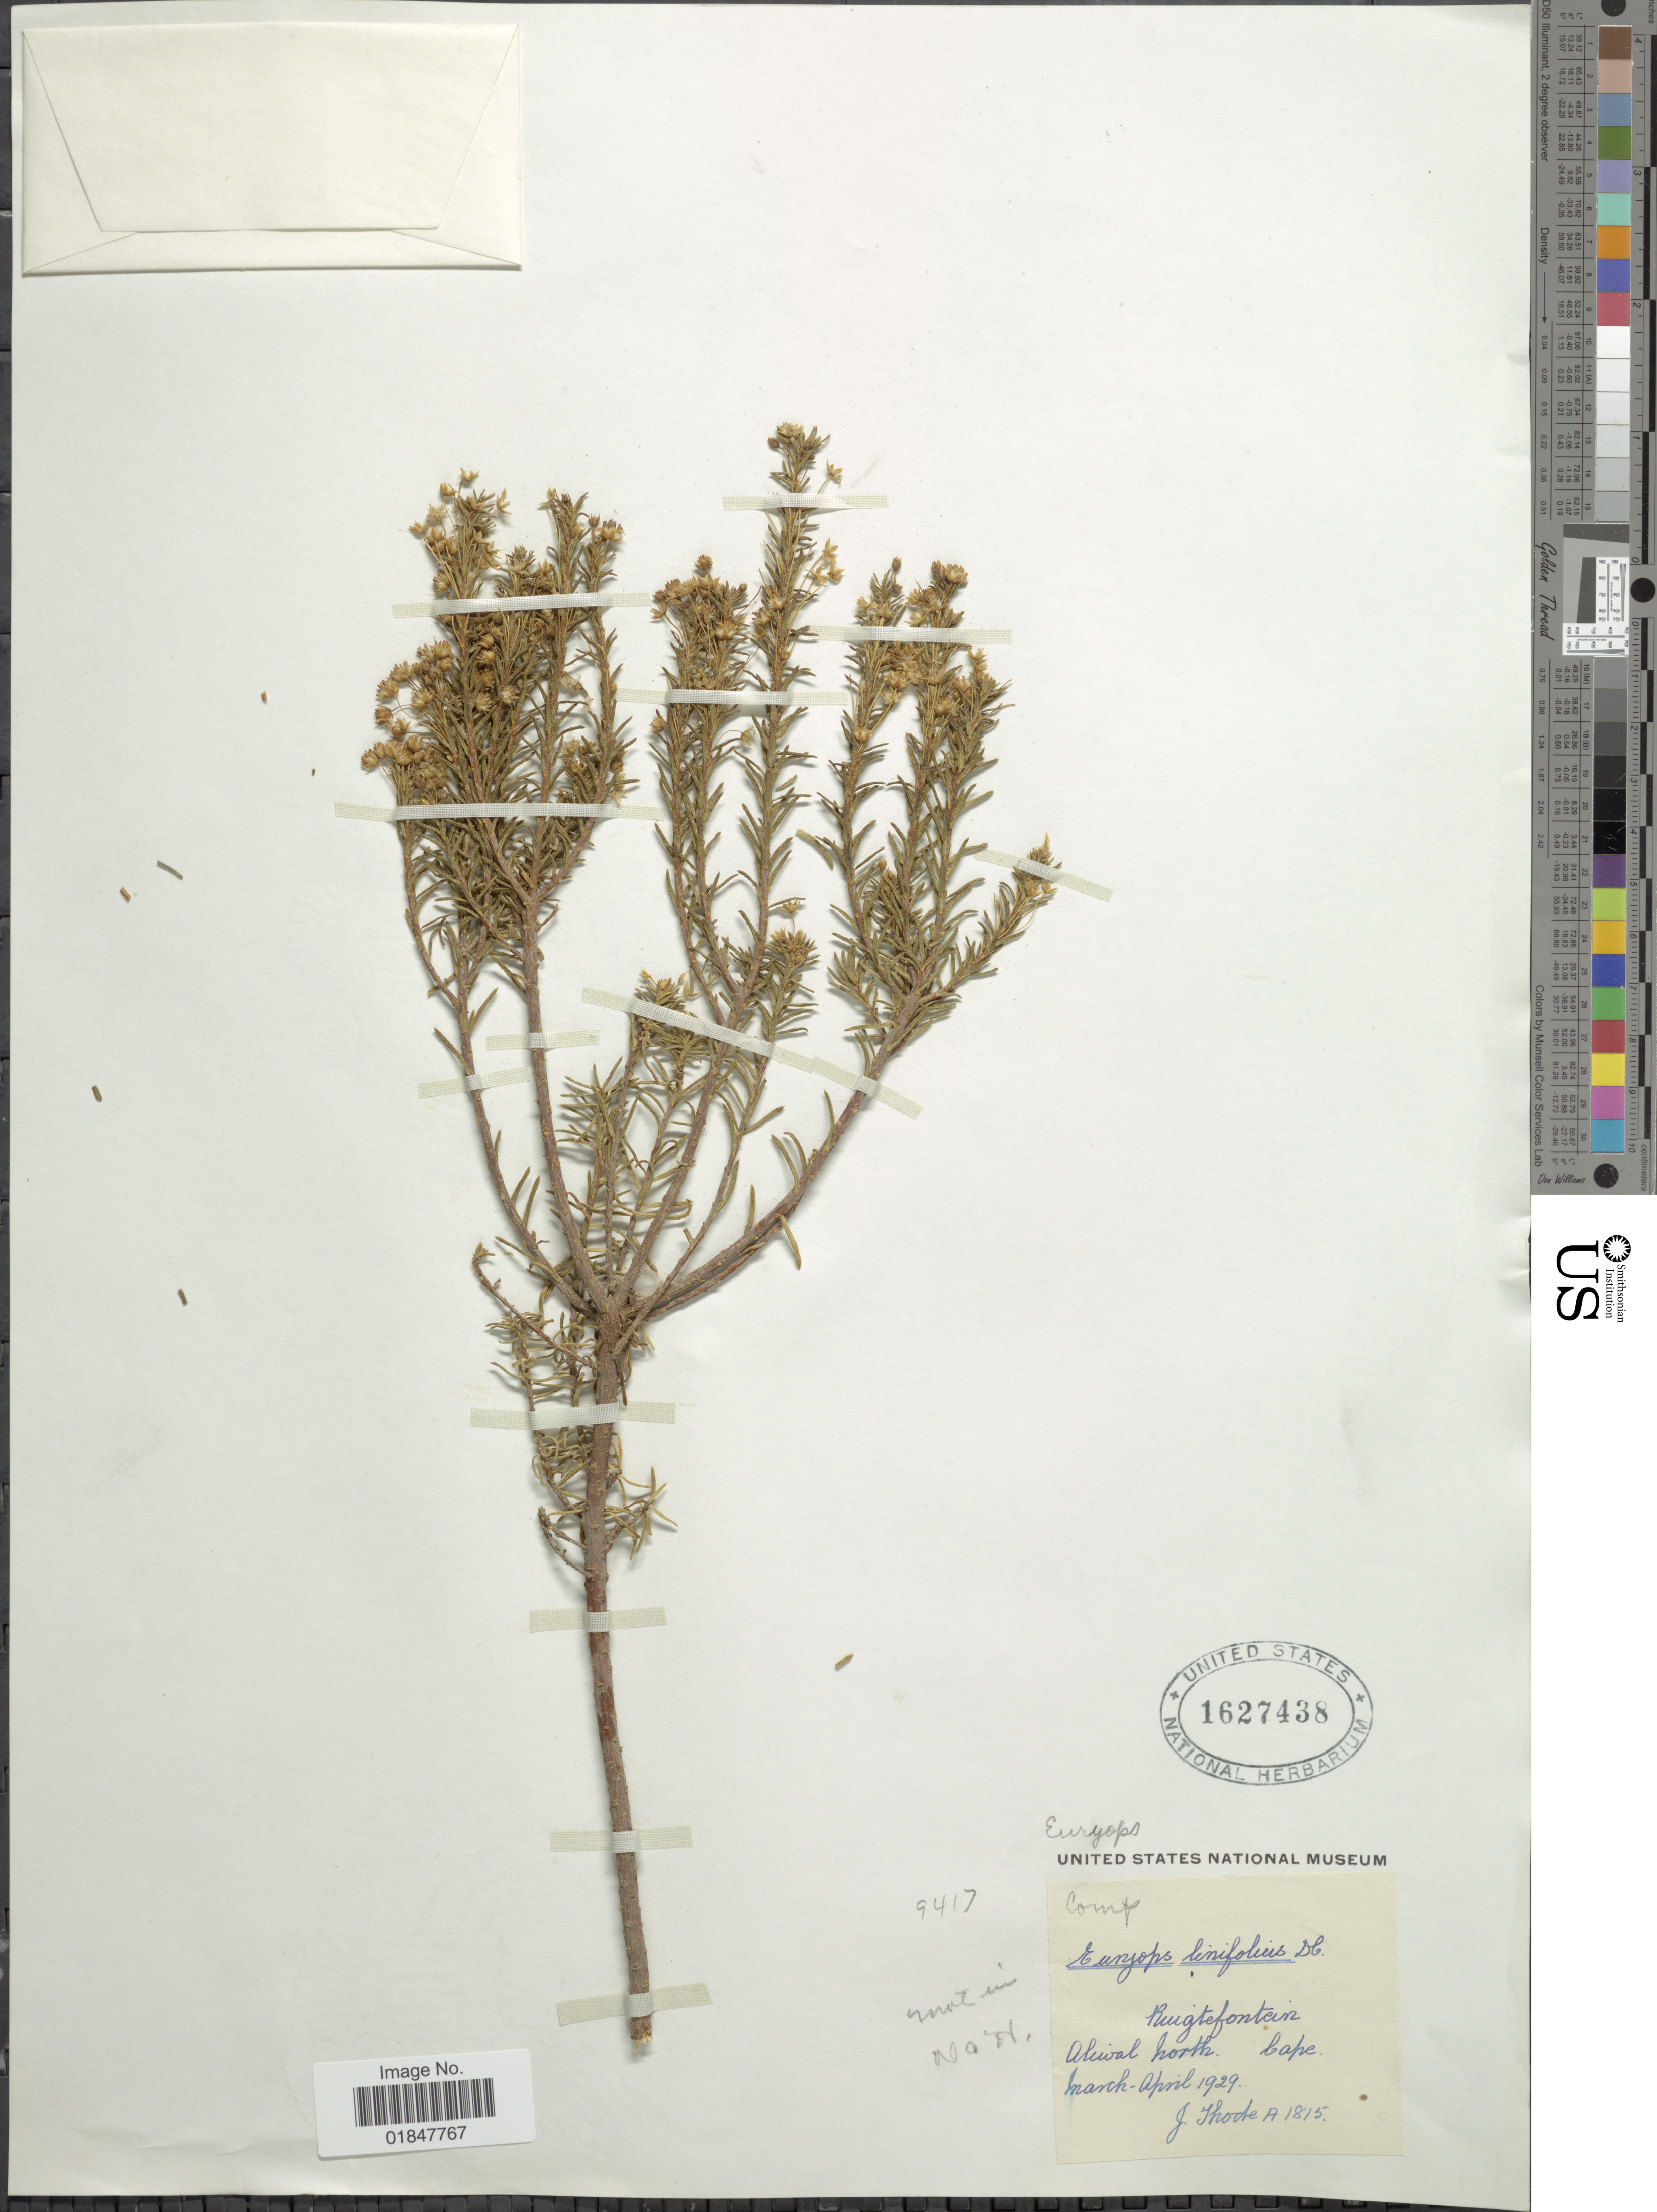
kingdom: Plantae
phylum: Tracheophyta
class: Magnoliopsida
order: Asterales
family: Asteraceae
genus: Euryops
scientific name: Euryops linifolius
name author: (L.) DC.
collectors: J. Thode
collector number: A1815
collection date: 1929-03/1929-04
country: South Africa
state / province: Eastern Cape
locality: Ruigtefontein, Aliwal North. Cape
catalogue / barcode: US 1627438